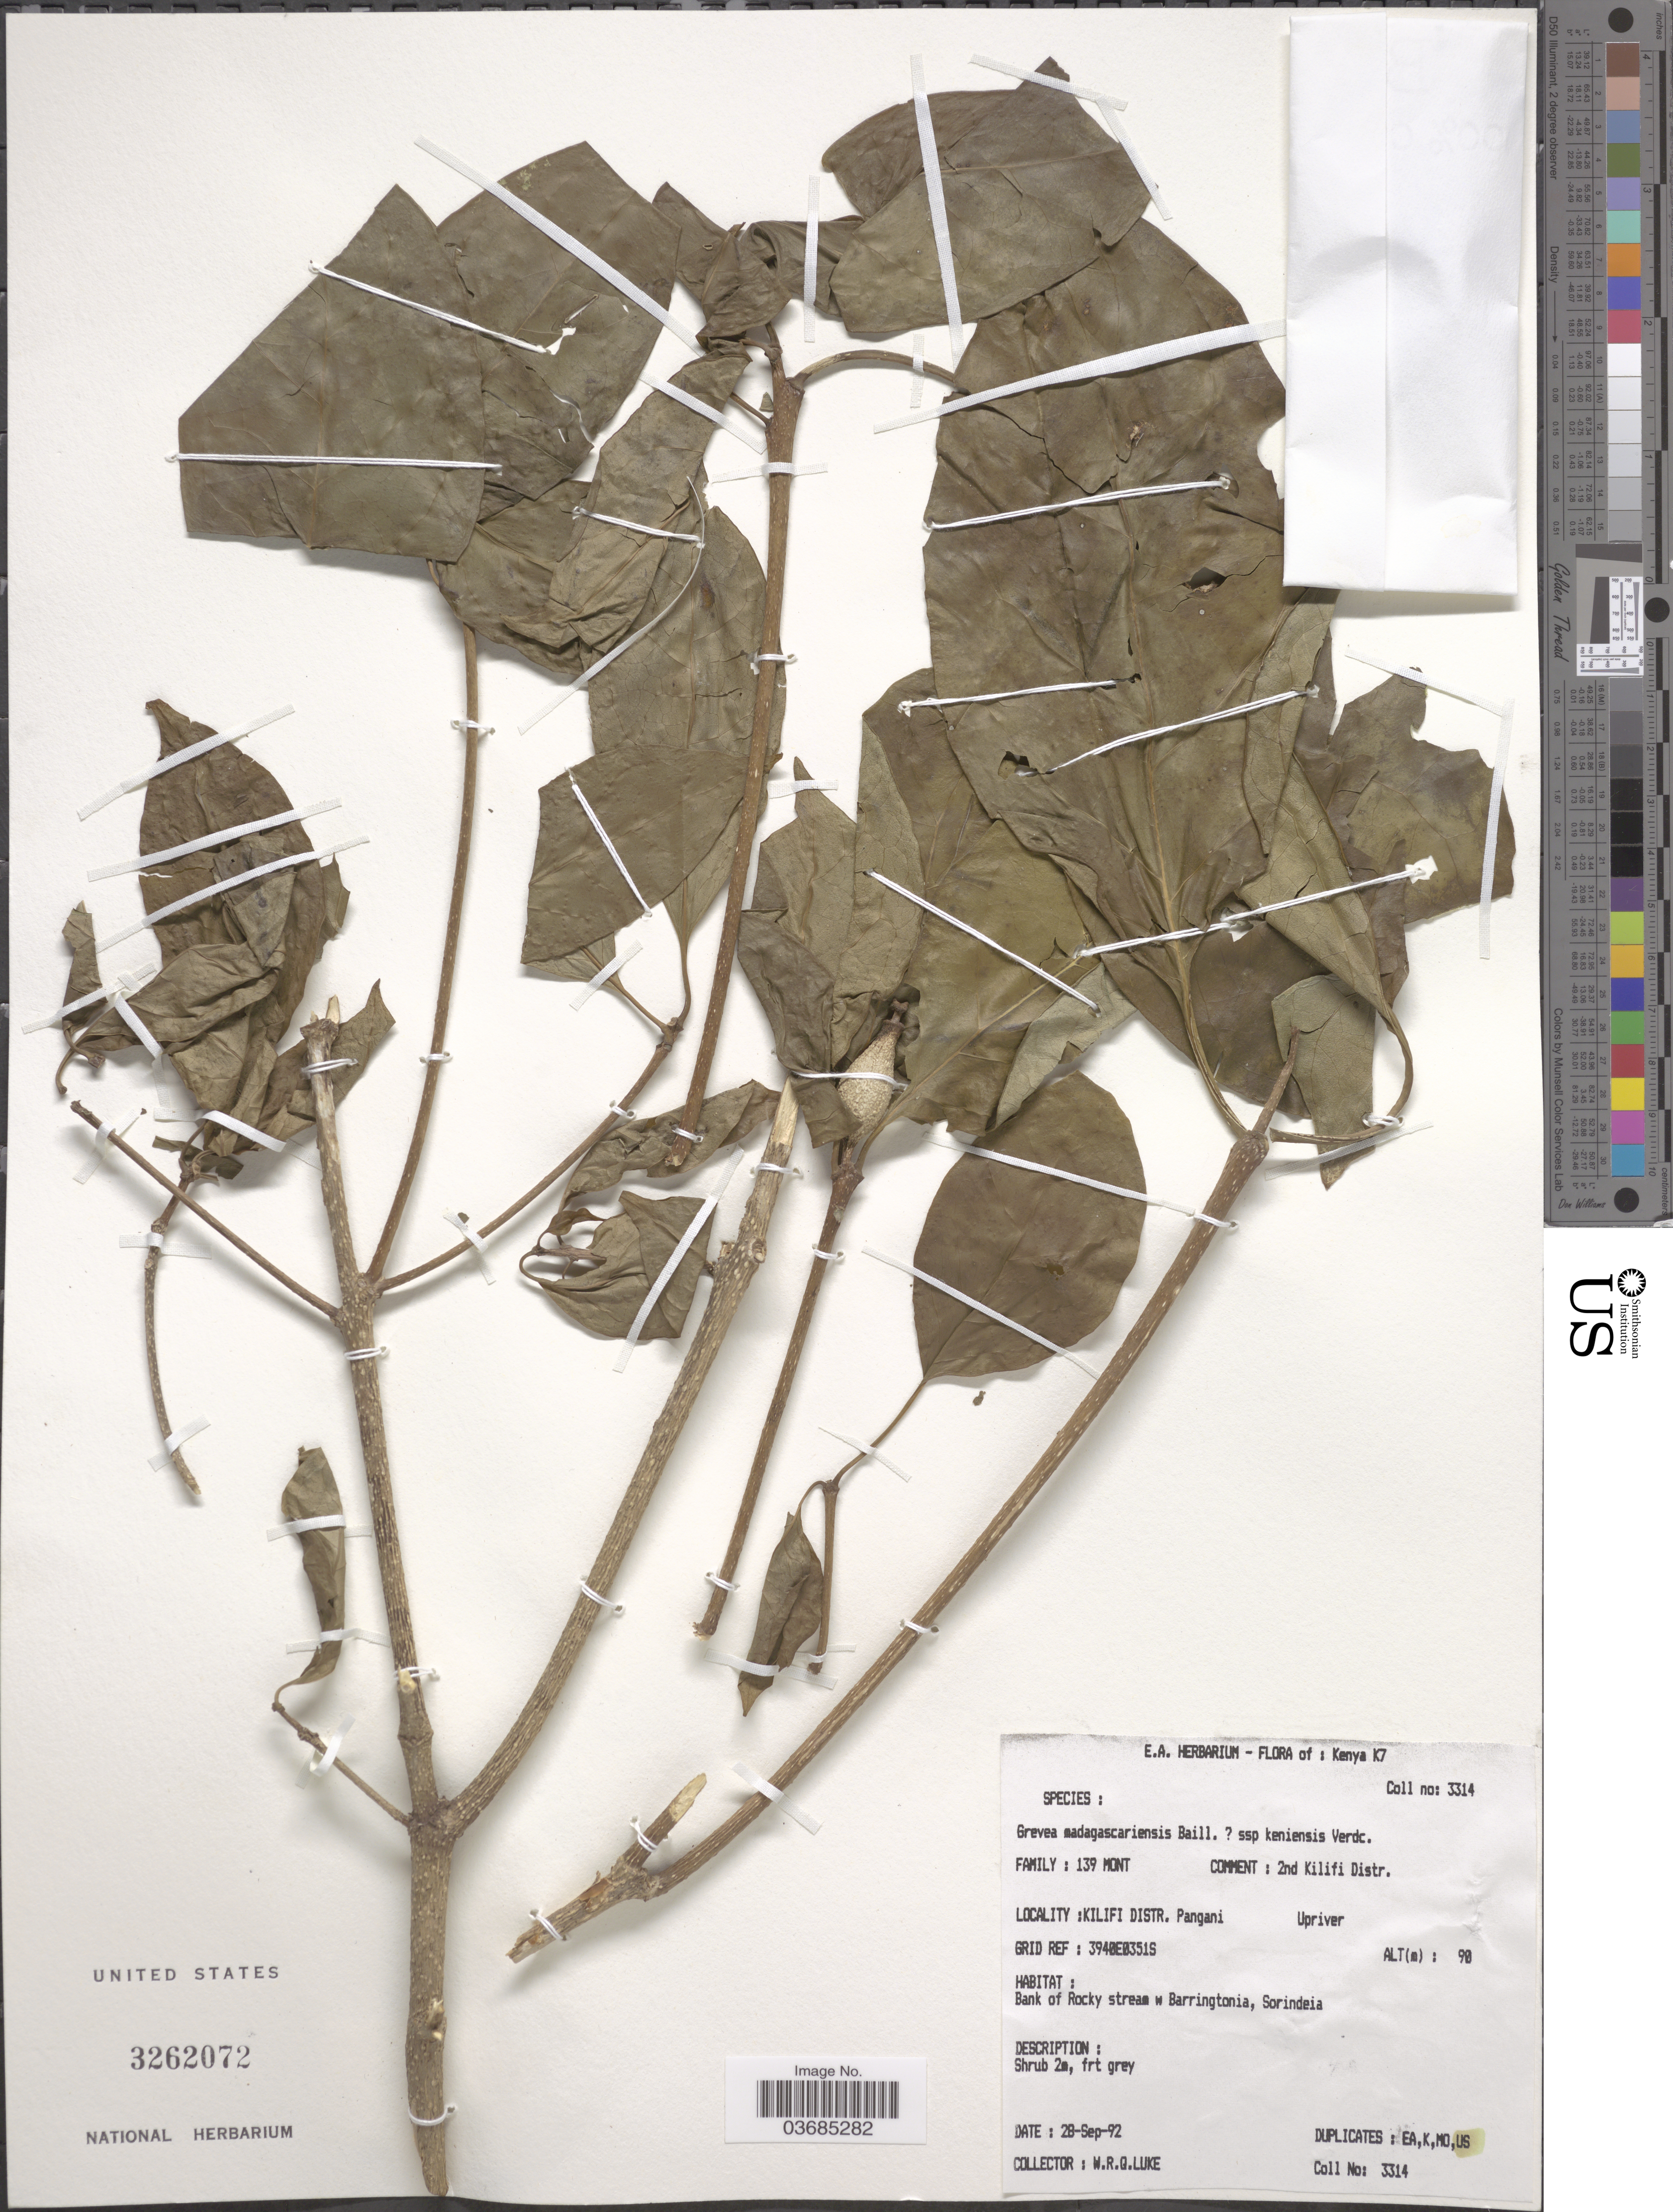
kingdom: Plantae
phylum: Tracheophyta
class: Magnoliopsida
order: Solanales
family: Montiniaceae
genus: Grevea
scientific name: Grevea madagascariensis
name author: Baill.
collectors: Q. Luke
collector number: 3314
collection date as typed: Transcribed d/m/y: 28/9/92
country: Kenya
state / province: Kilifi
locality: Kenya K7. Kilifi Distr. Pangani Upriver. Bank of Rocky stream w Barringtonia, Sorindeia.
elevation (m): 90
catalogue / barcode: US 3262072